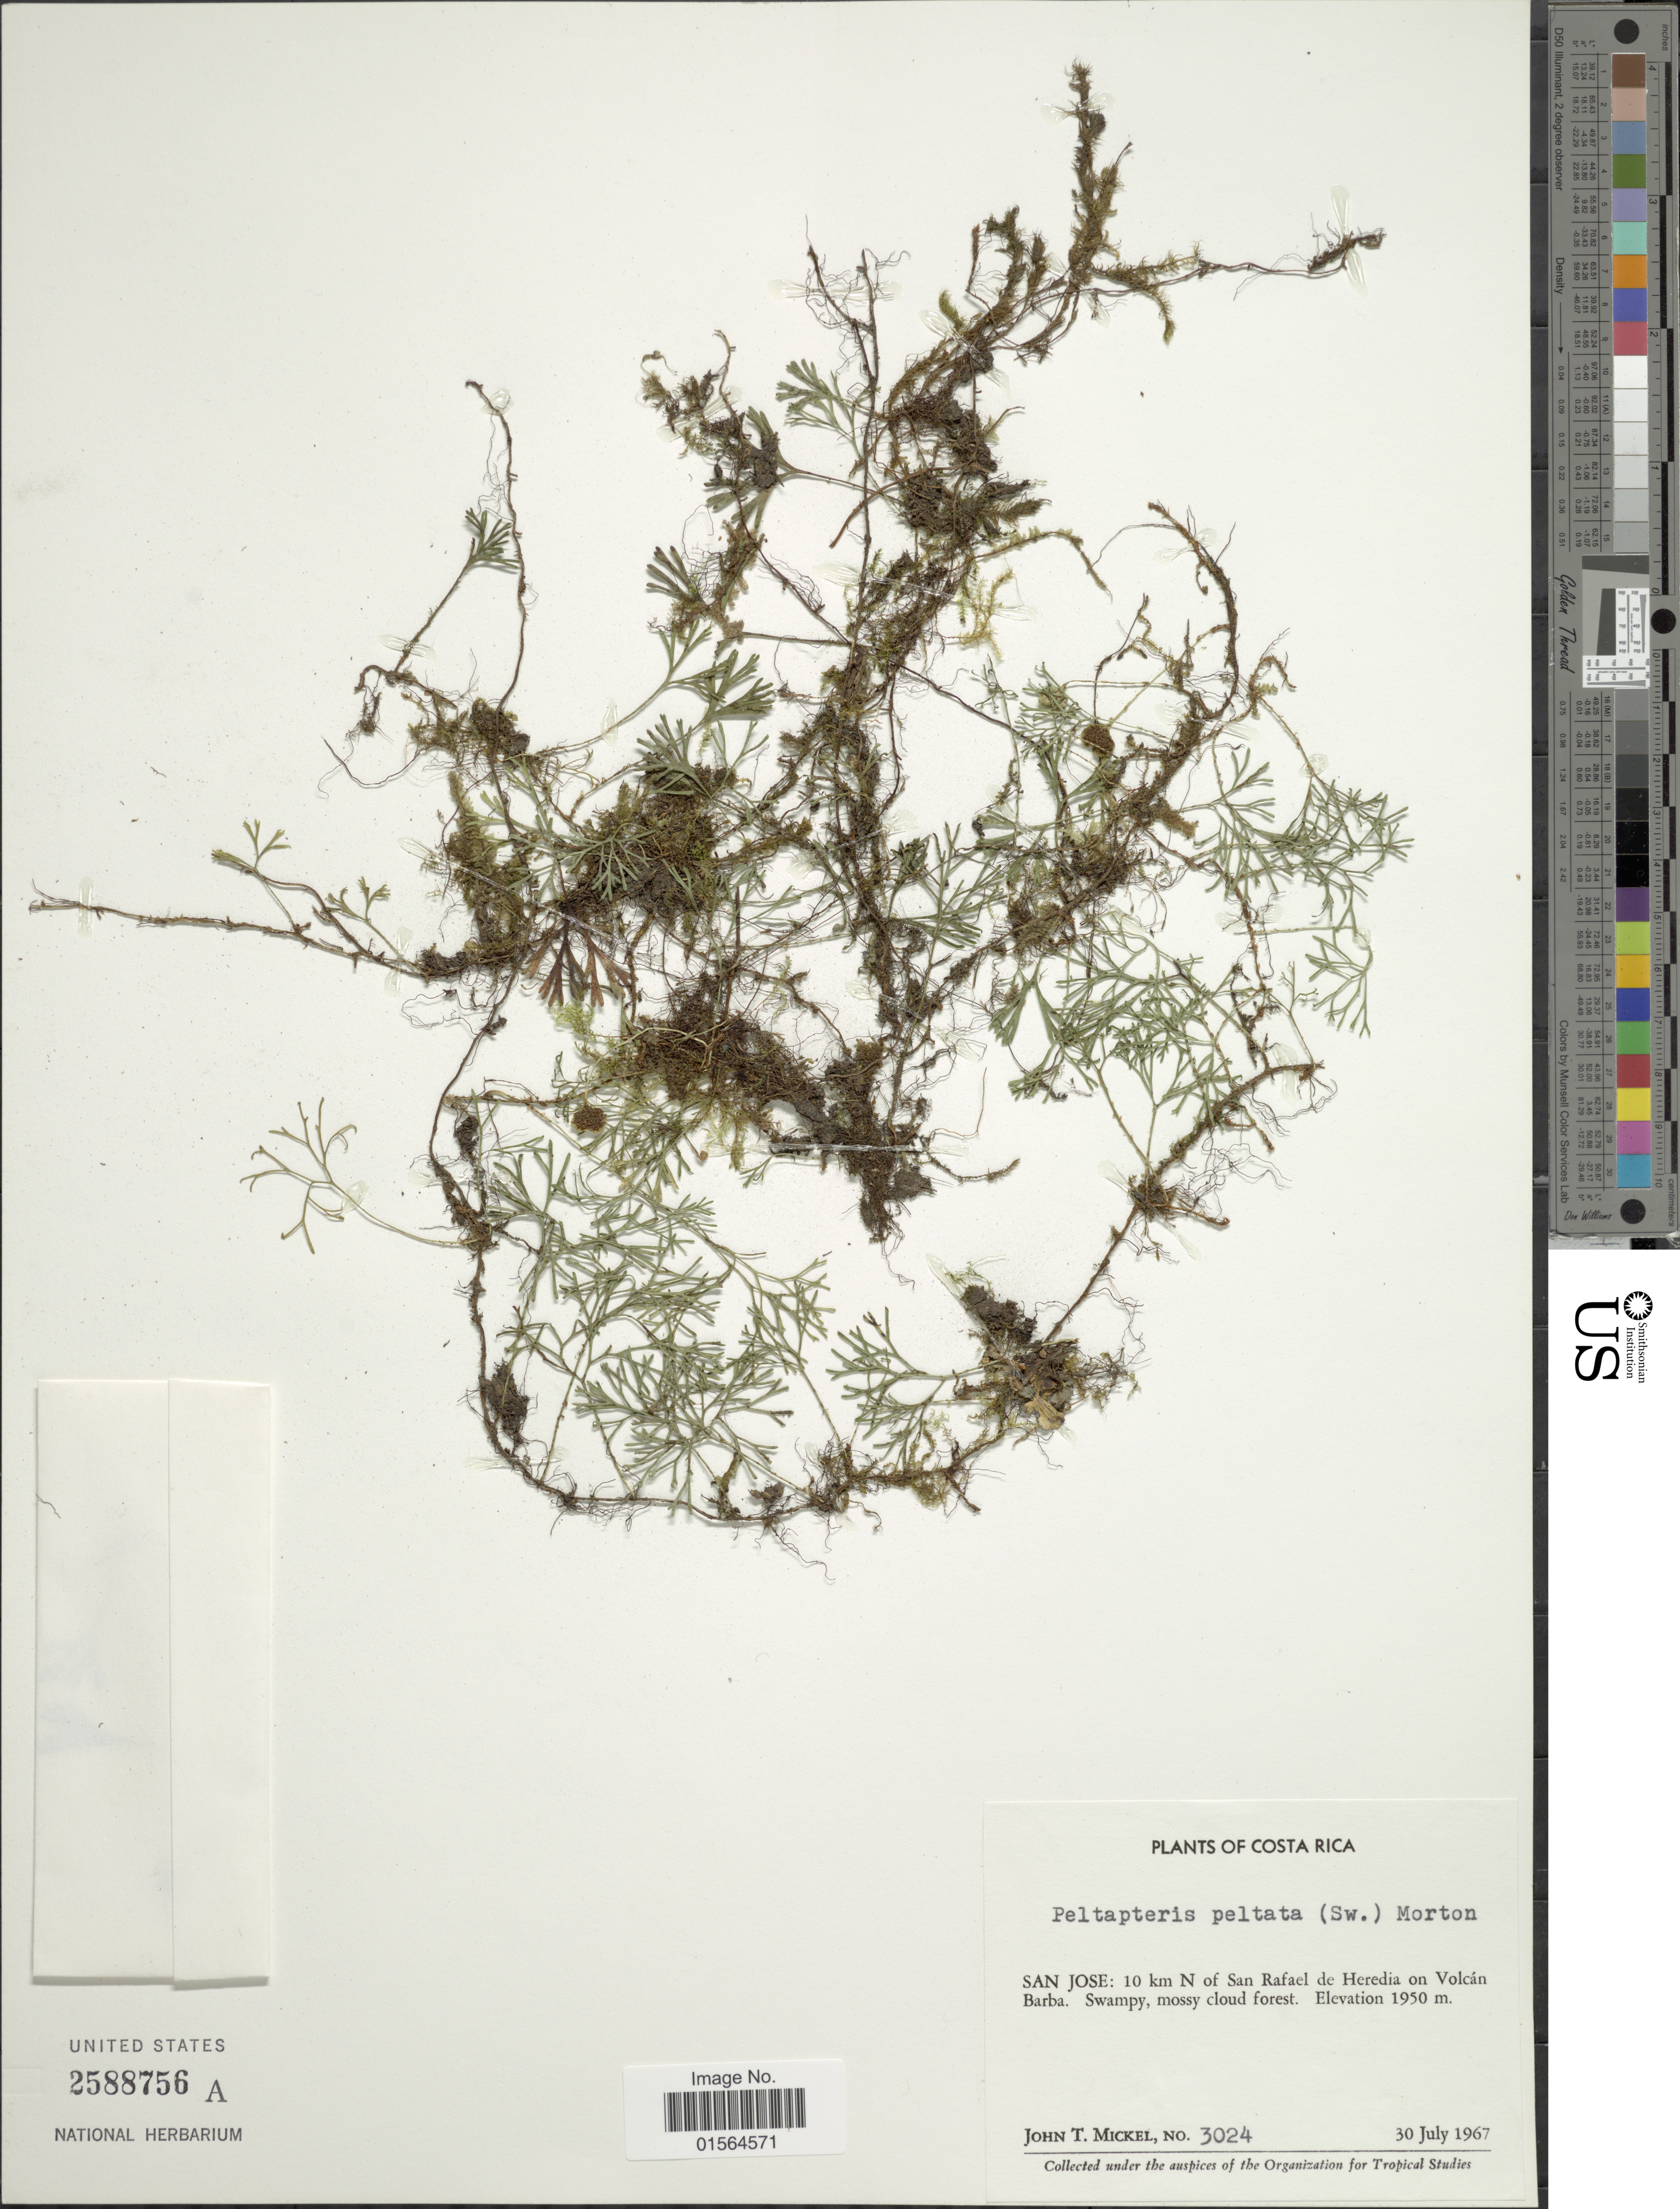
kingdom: Plantae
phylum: Tracheophyta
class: Polypodiopsida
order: Polypodiales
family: Dryopteridaceae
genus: Elaphoglossum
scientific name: Elaphoglossum peltatum f. foeniculaceum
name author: (Hook. & Grev.) Mickel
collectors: J. T. Mickel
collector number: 3024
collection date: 1967-07-30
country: Costa Rica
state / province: San José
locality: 10 km N of San Rafael de Heredia on Volcan Barba. Swampy, mossy cloud forest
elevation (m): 1950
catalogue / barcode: US 2588756A